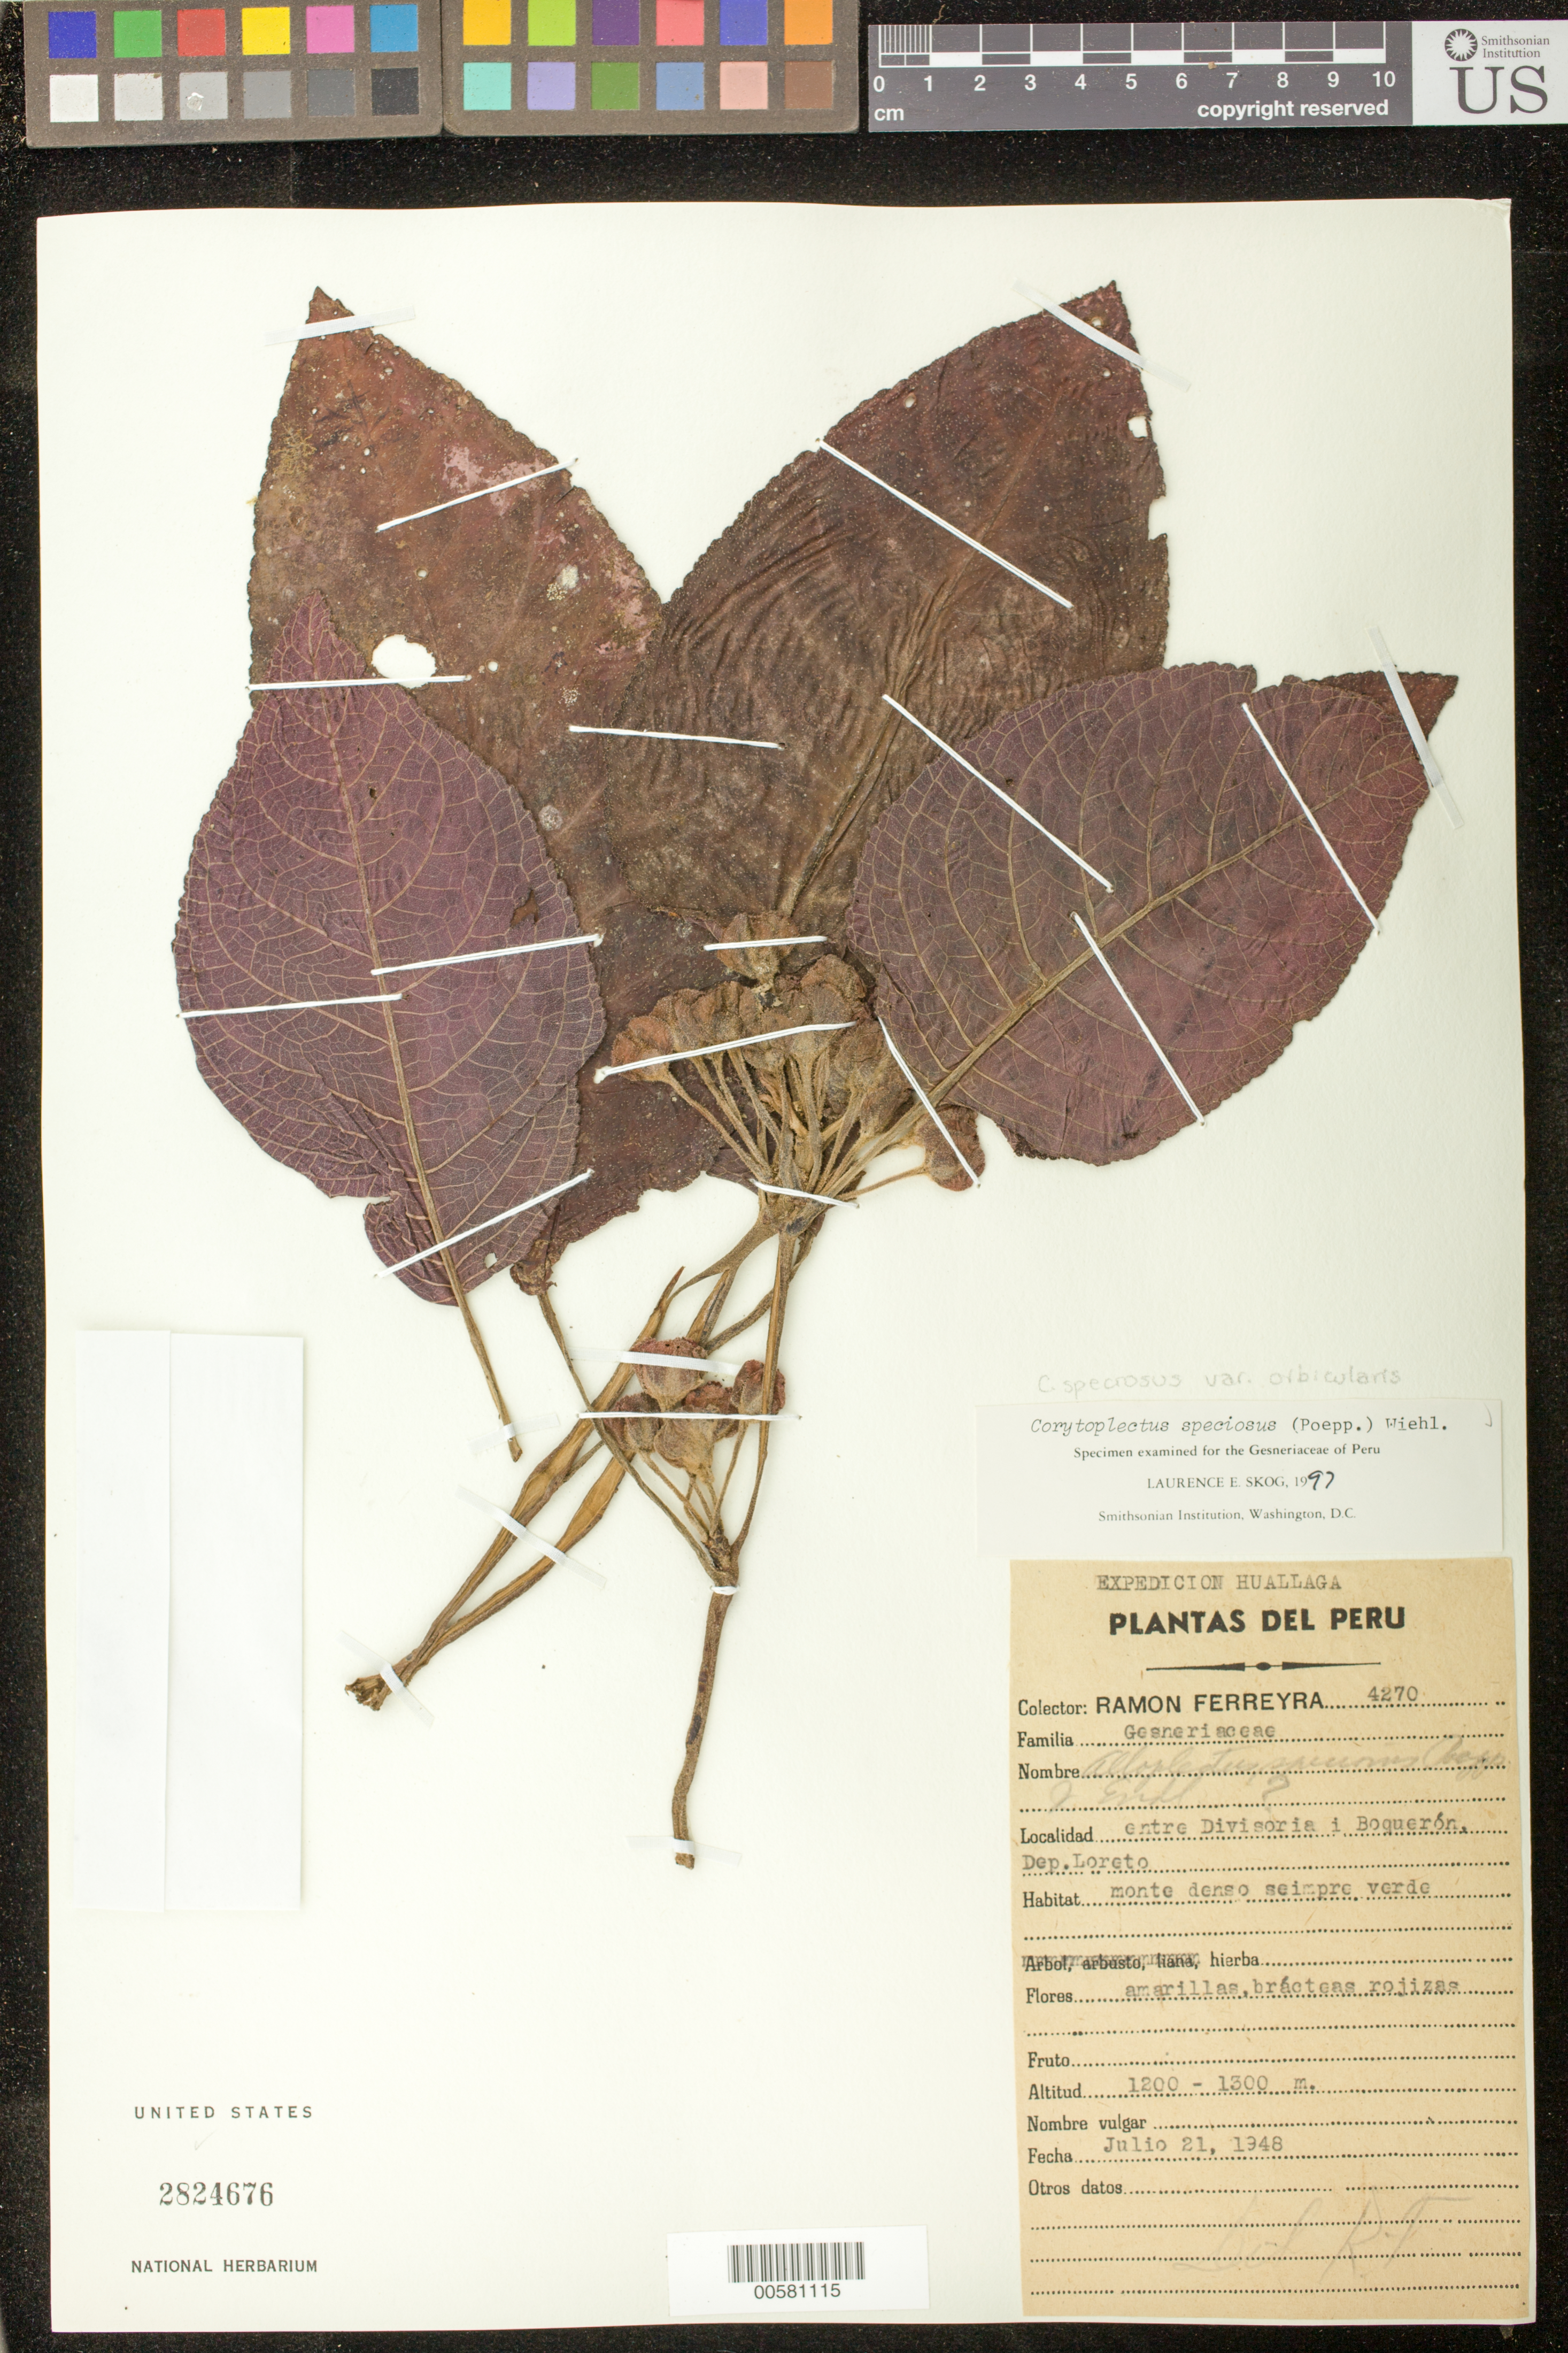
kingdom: Plantae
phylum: Tracheophyta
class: Magnoliopsida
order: Lamiales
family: Gesneriaceae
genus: Corytoplectus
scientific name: Corytoplectus speciosus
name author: (Poepp.) Wiehler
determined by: Skog, Laurence E.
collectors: R. A. Ferreyra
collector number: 4270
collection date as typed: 21 Jul 1948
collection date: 1948-07-21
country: Peru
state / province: Loreto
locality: Entre Divisoria y Boquerón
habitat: Monte denso siempre verde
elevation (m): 1200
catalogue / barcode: US 2824676